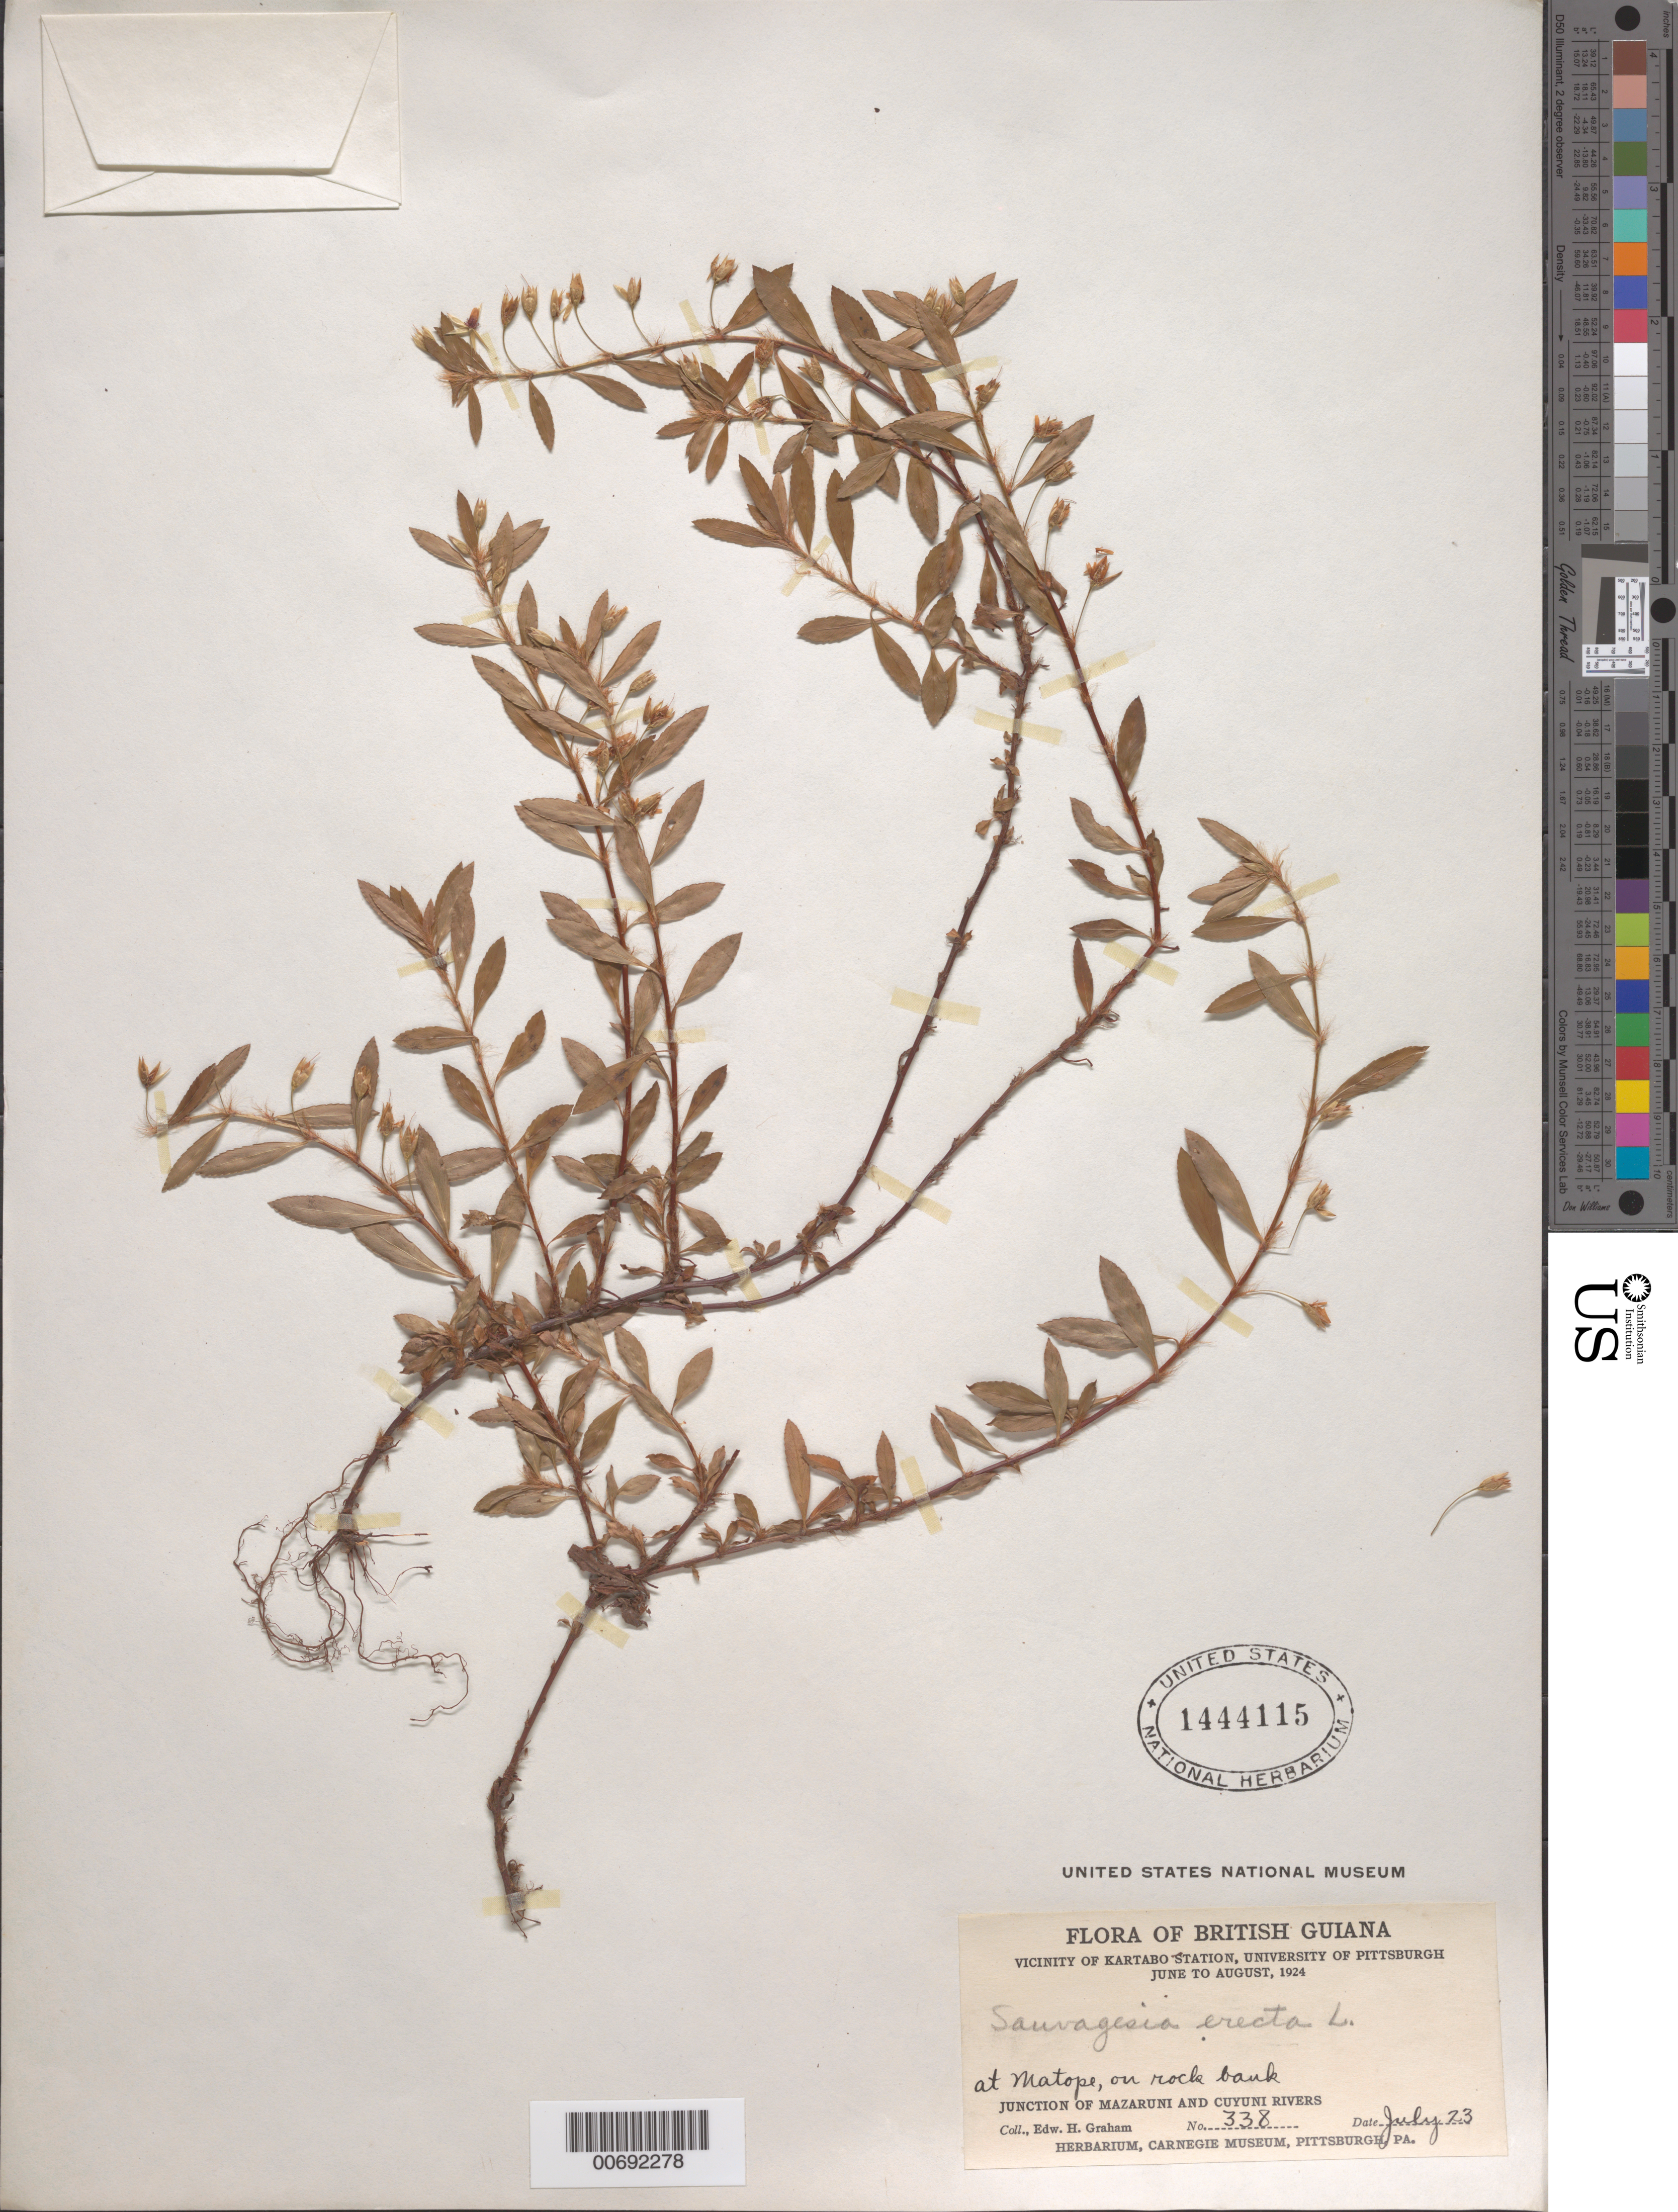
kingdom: Plantae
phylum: Tracheophyta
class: Magnoliopsida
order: Malpighiales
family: Ochnaceae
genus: Sauvagesia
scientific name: Sauvagesia erecta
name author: L.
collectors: E. H. Graham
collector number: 338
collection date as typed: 23-Jul-24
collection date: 1924-07-23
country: Guyana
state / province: Cuyuni-Mazaruni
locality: Matope, junction of Mazaruni & Cuyuni Rivers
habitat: Rock bank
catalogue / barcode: US 1444115